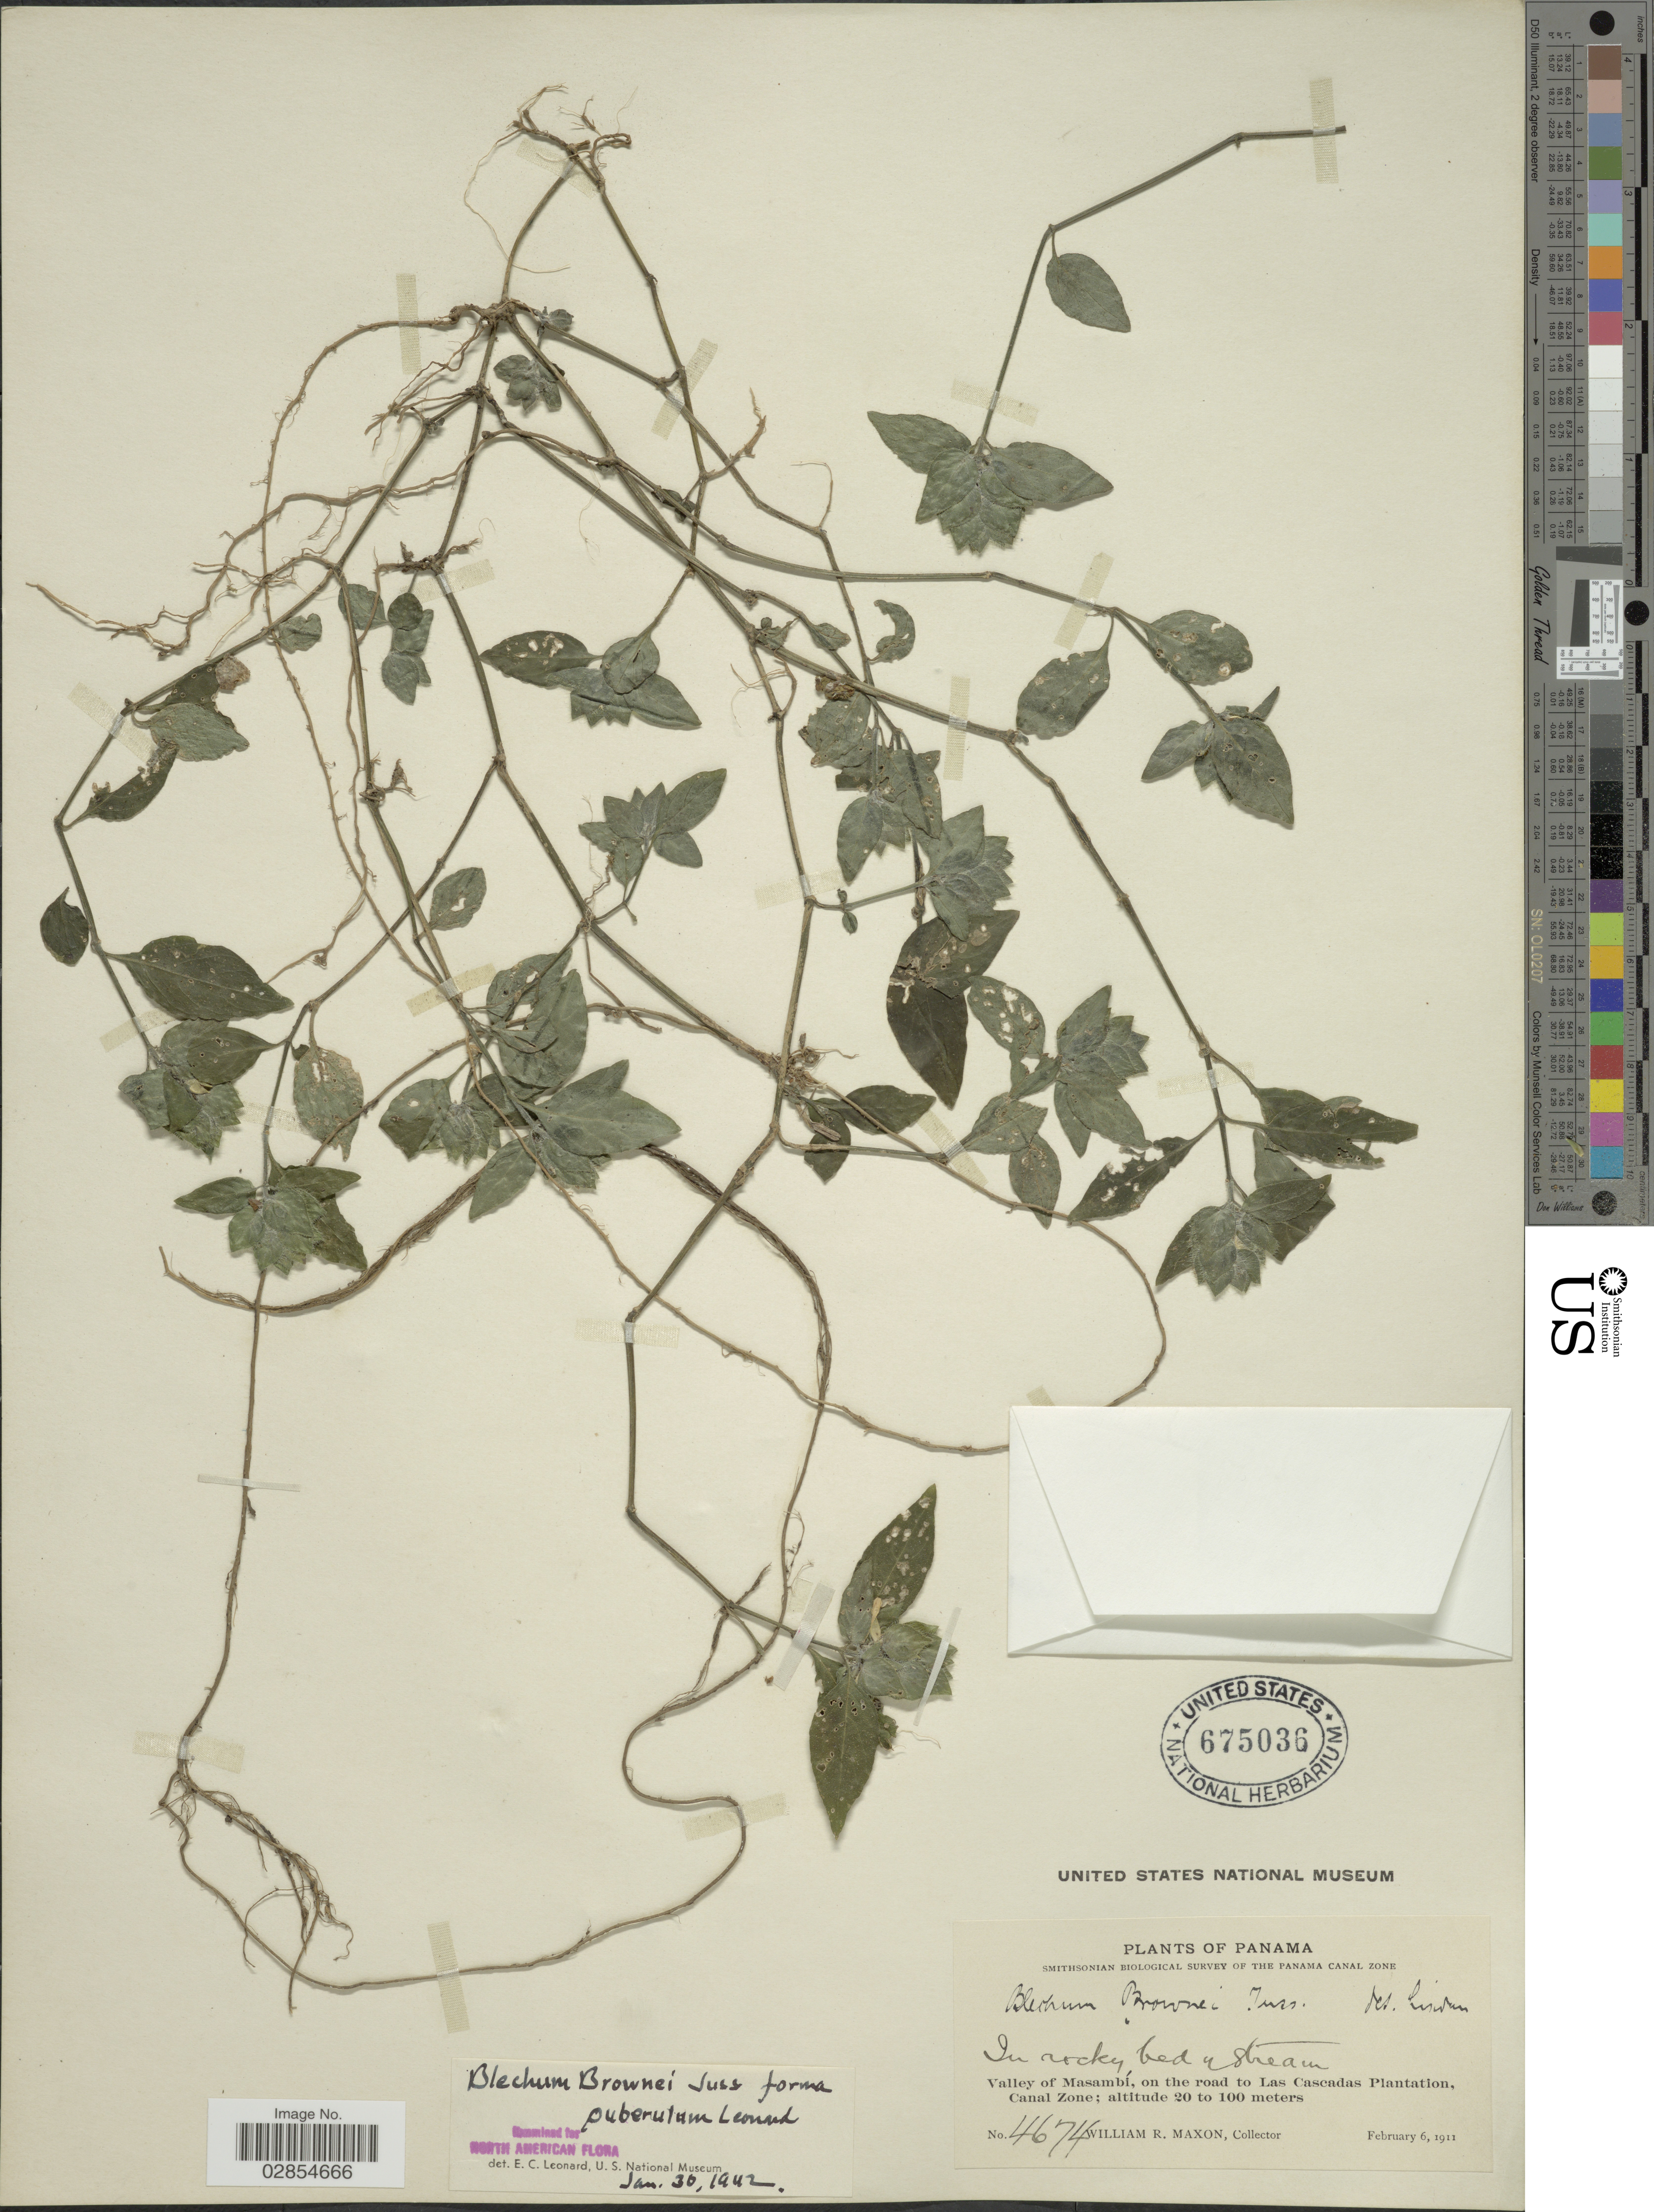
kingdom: Plantae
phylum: Tracheophyta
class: Magnoliopsida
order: Lamiales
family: Acanthaceae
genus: Blechum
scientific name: Blechum pyramidatum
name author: (Lam.) Urb.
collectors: W. R. Maxon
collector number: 4674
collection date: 1911-02-06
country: Panama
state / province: Colón / Panamá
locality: Valley of Masambí, on the road to Las Cascadas Plantation, Canal Zone.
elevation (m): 20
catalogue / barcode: US 675036